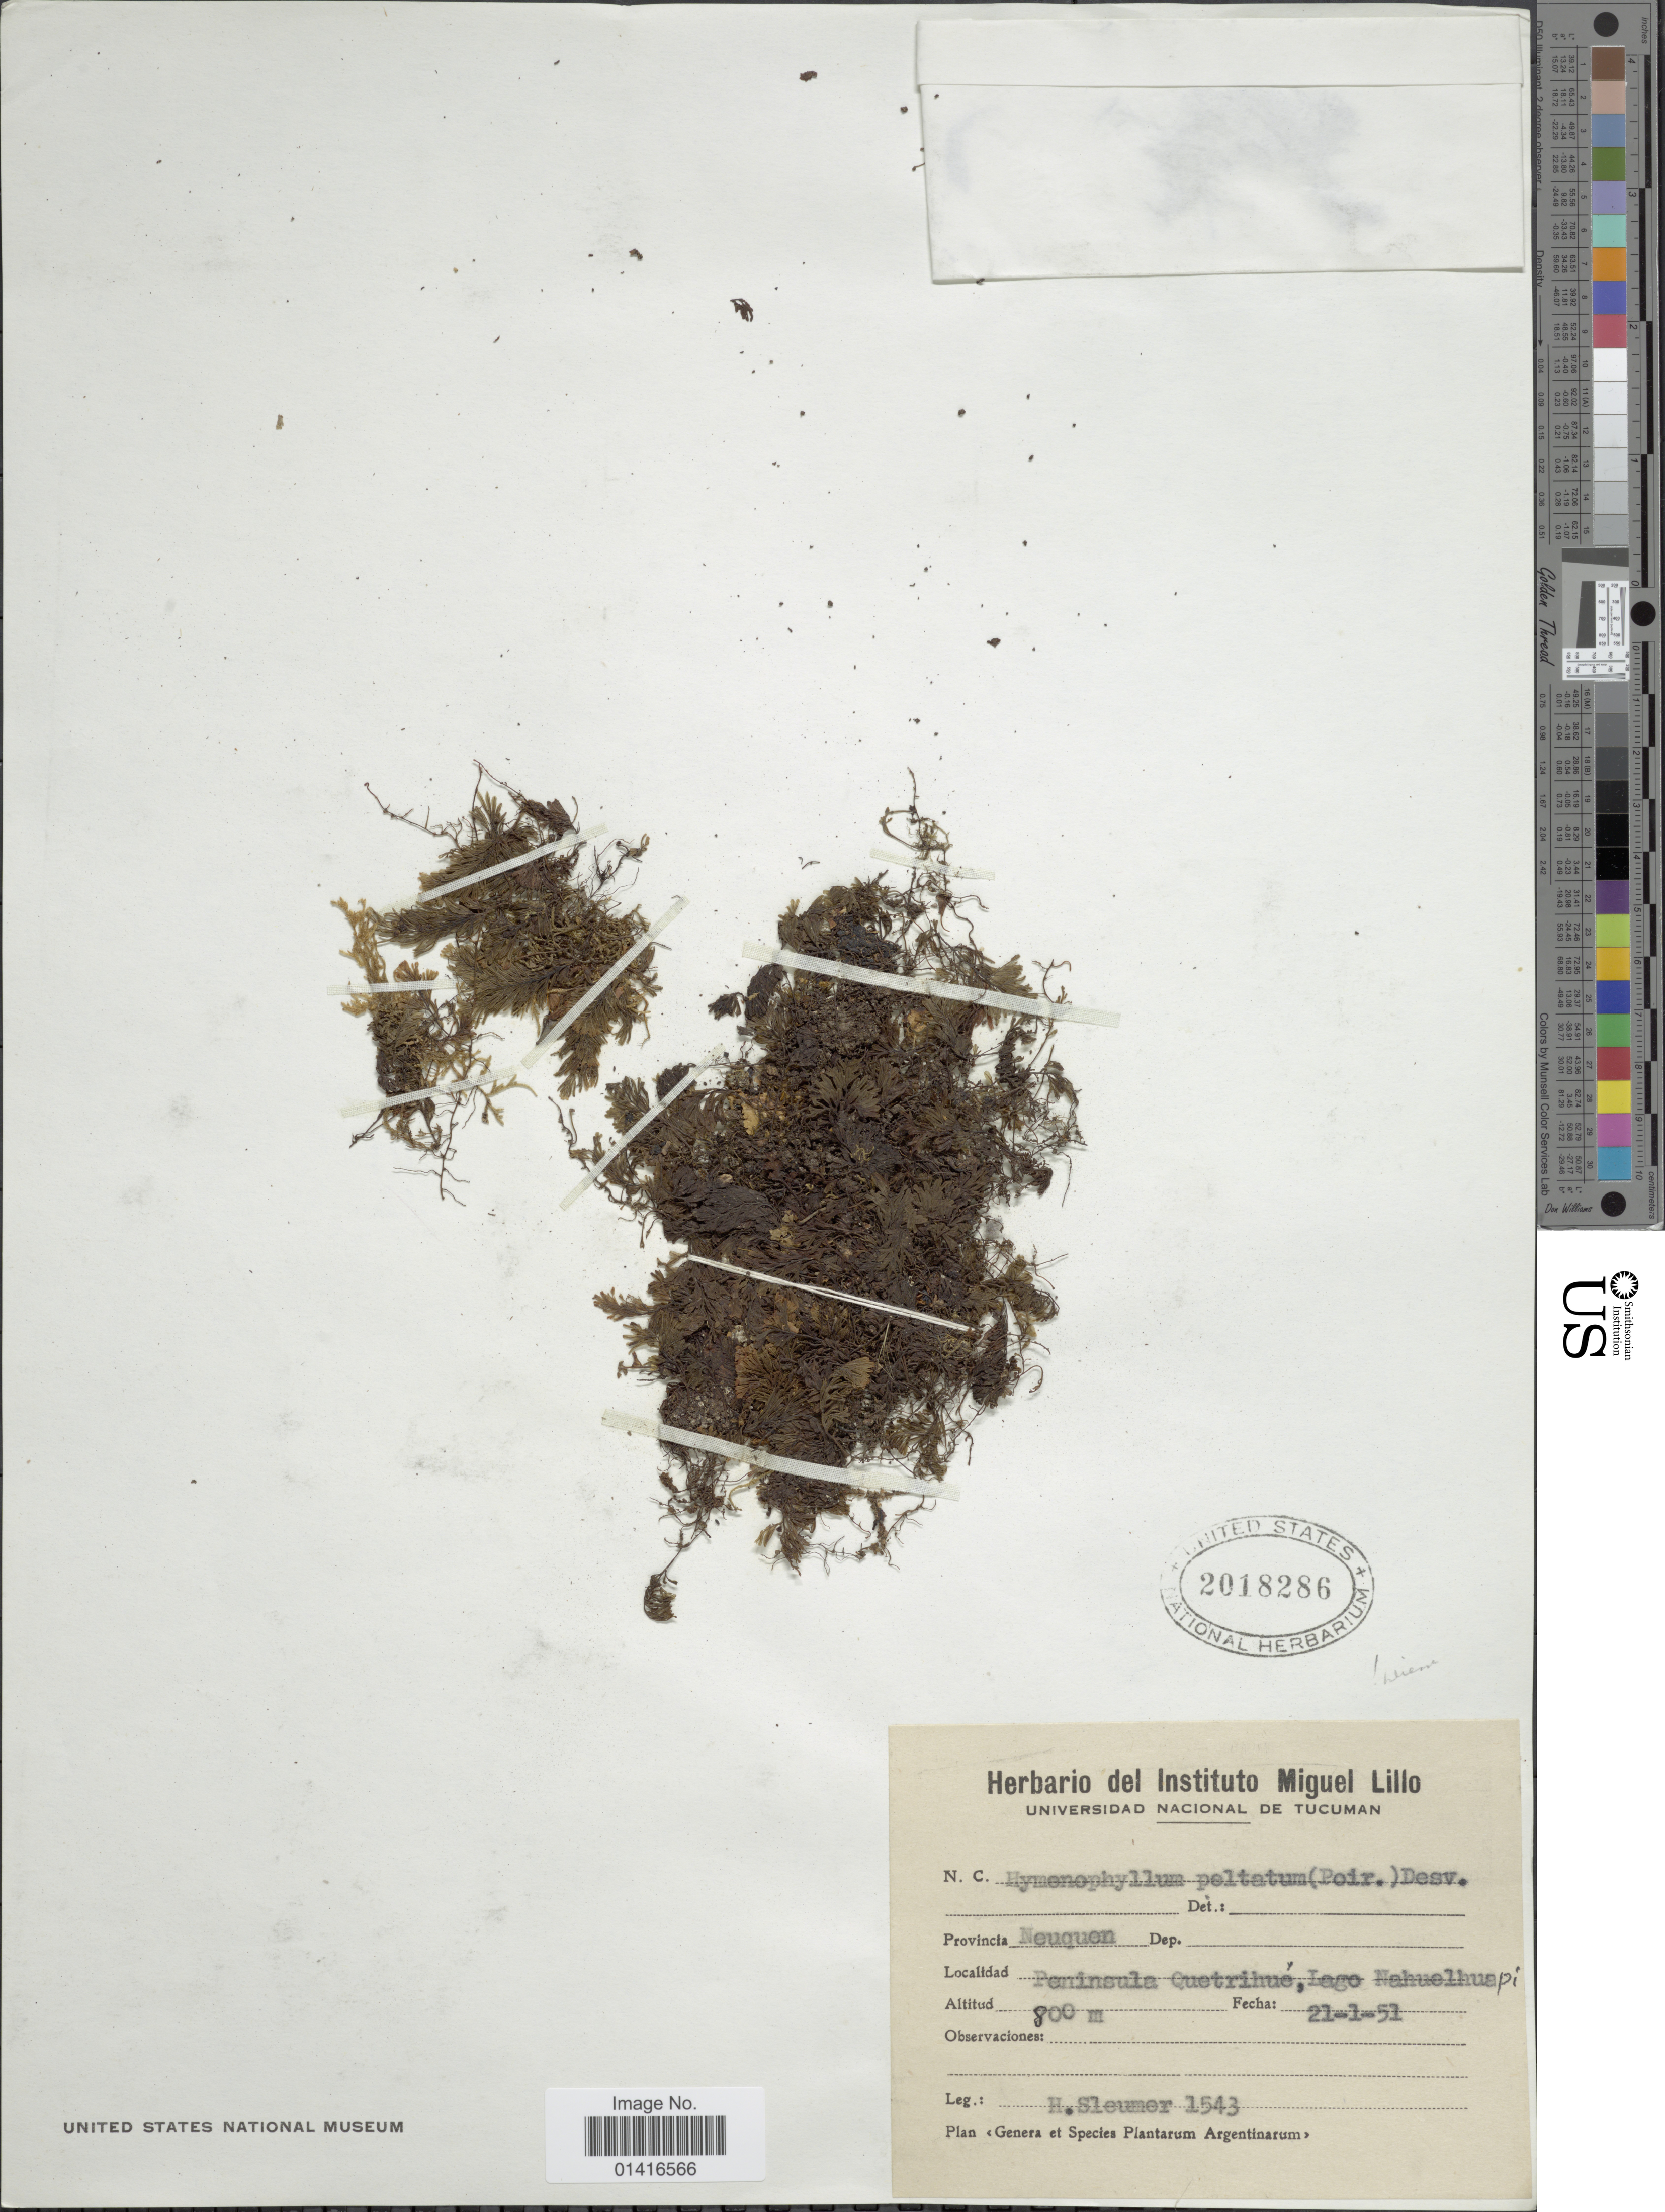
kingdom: Plantae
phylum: Tracheophyta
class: Polypodiopsida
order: Hymenophyllales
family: Hymenophyllaceae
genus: Hymenophyllum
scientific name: Hymenophyllum peltatum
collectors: H. O. Sleumer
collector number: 1543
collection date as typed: Transcribed d/m/y: 21/1/51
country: Argentina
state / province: Neuquen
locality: Peninsula Quetrilhué, Lago Nahuelhuapi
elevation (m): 800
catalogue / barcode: US 2018286